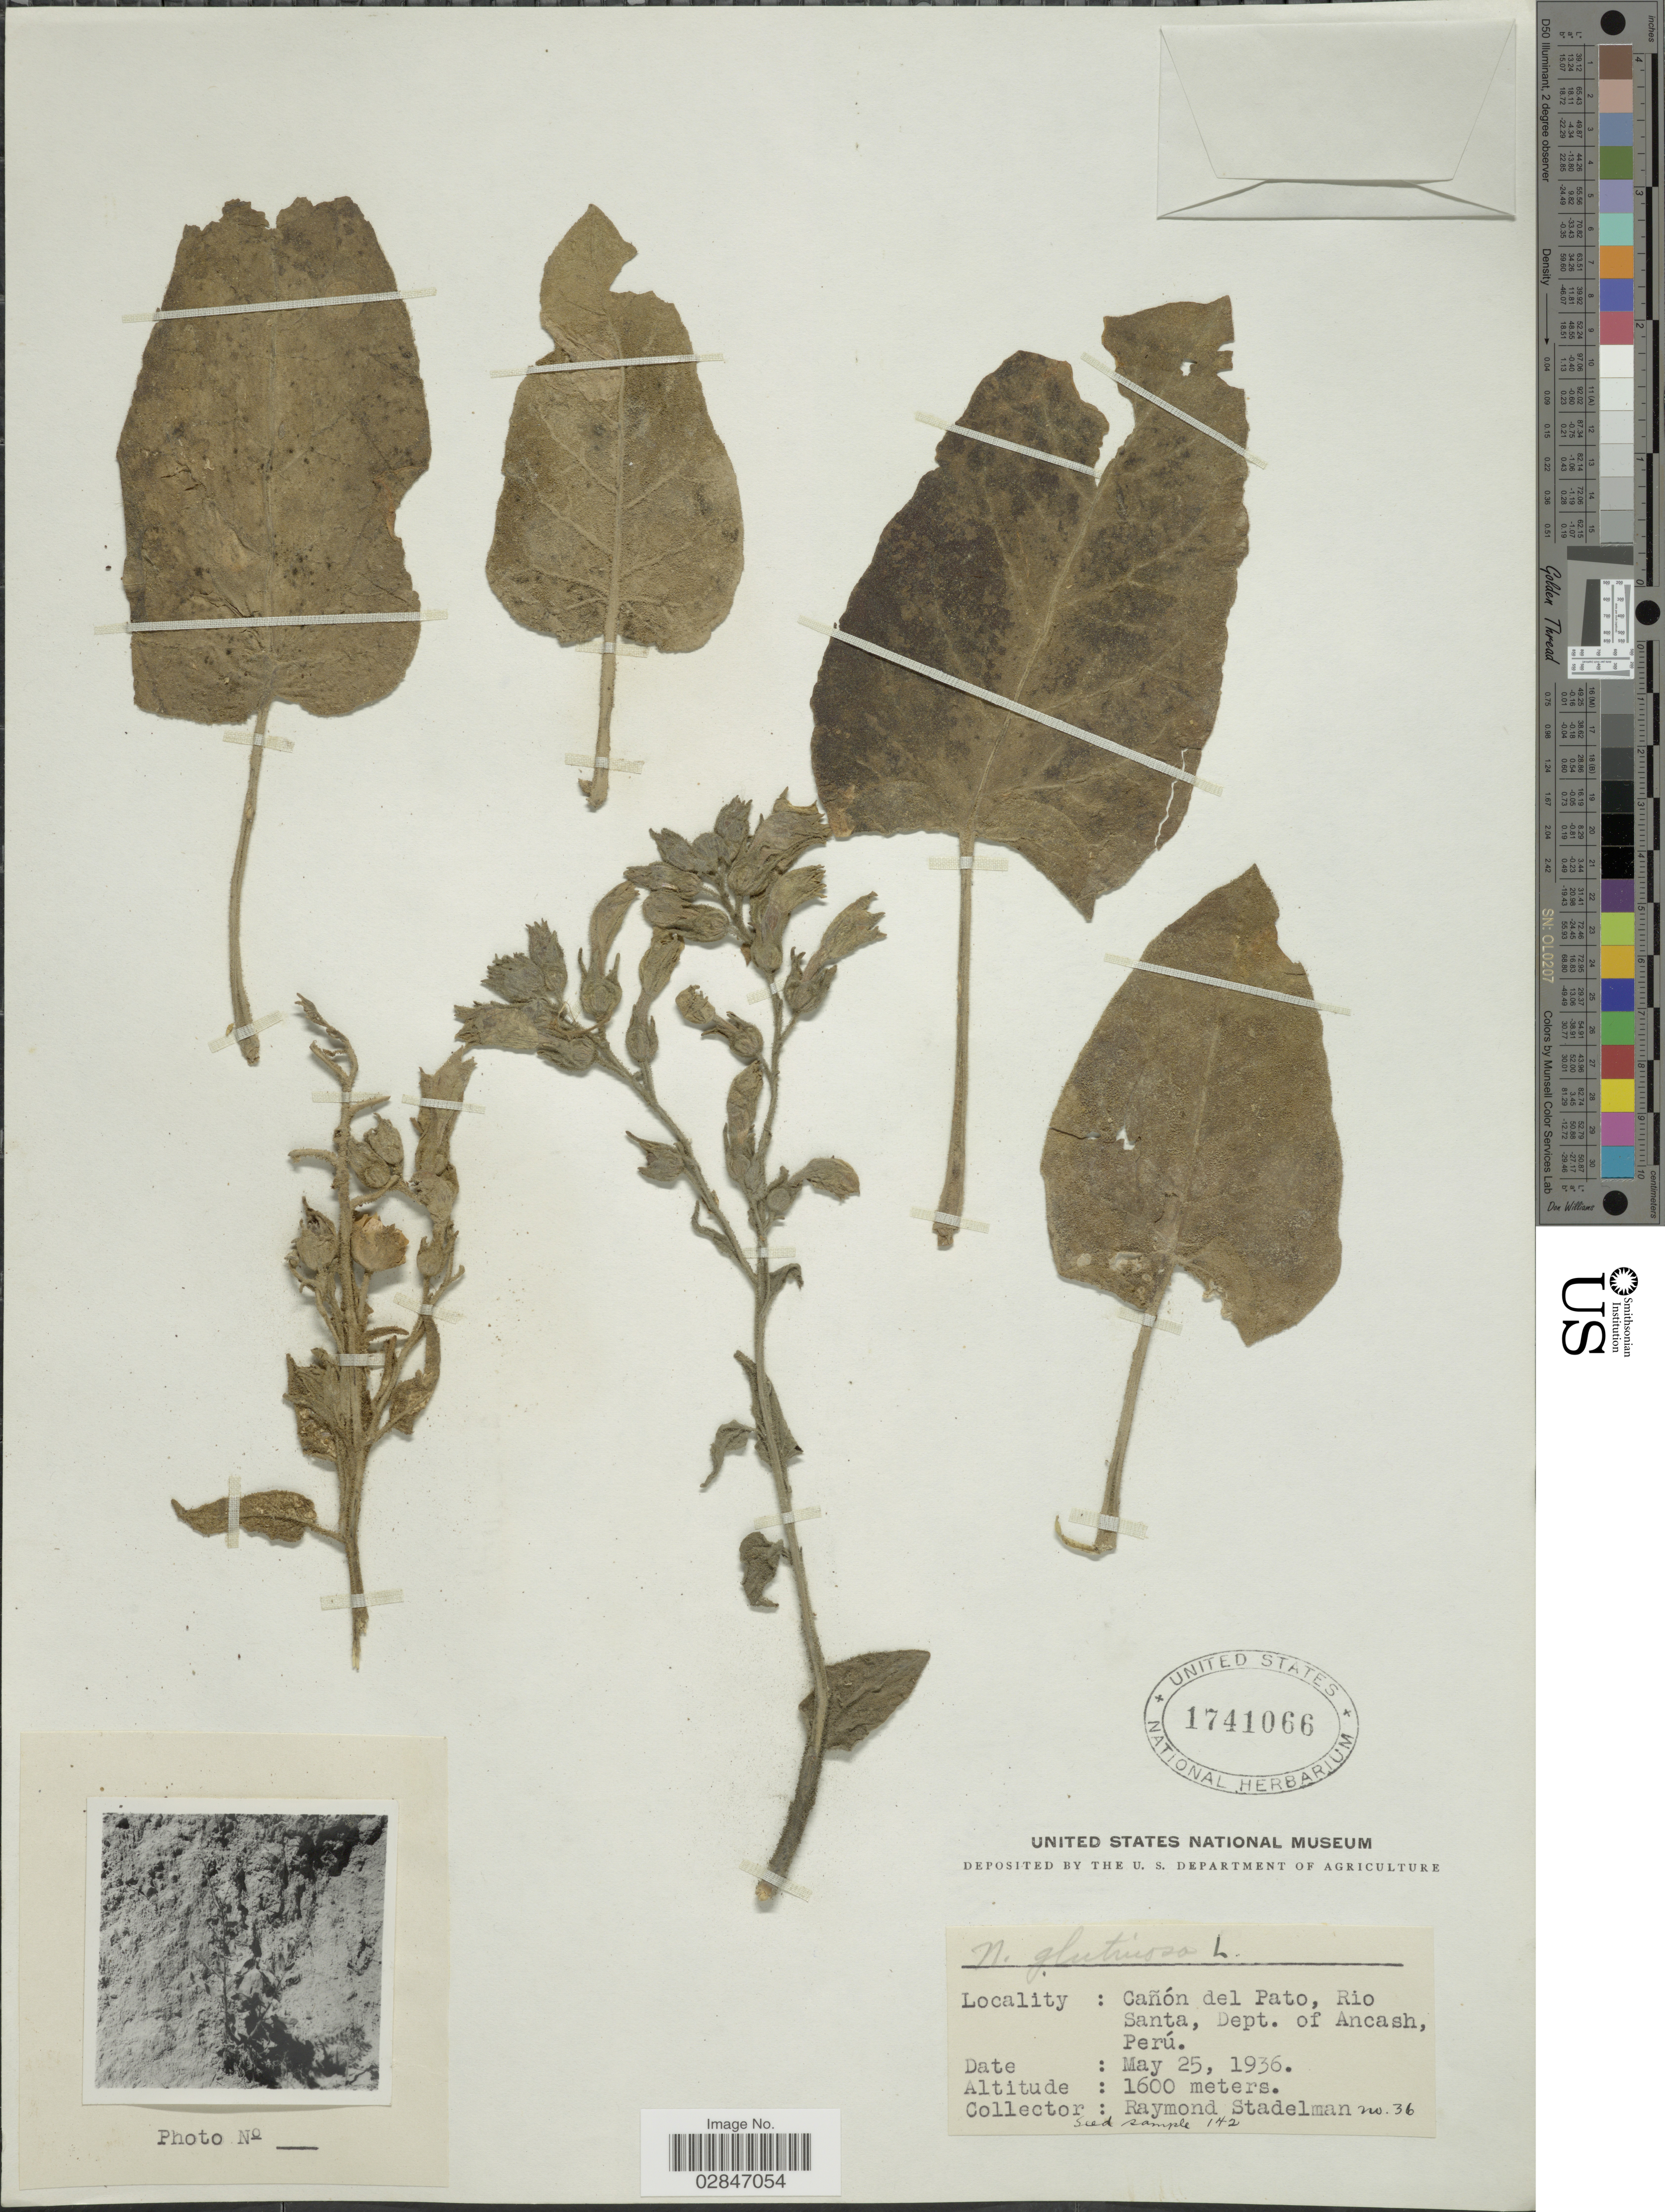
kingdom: Plantae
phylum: Tracheophyta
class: Magnoliopsida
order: Solanales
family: Solanaceae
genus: Nicotiana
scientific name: Nicotiana glutinosa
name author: L.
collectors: R. Stadelman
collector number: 36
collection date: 1936-05-25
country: Peru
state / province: Ancash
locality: Cañon del Pato, Rio Santa, Dept. of Ancash.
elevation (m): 1600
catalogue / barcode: US 1741066